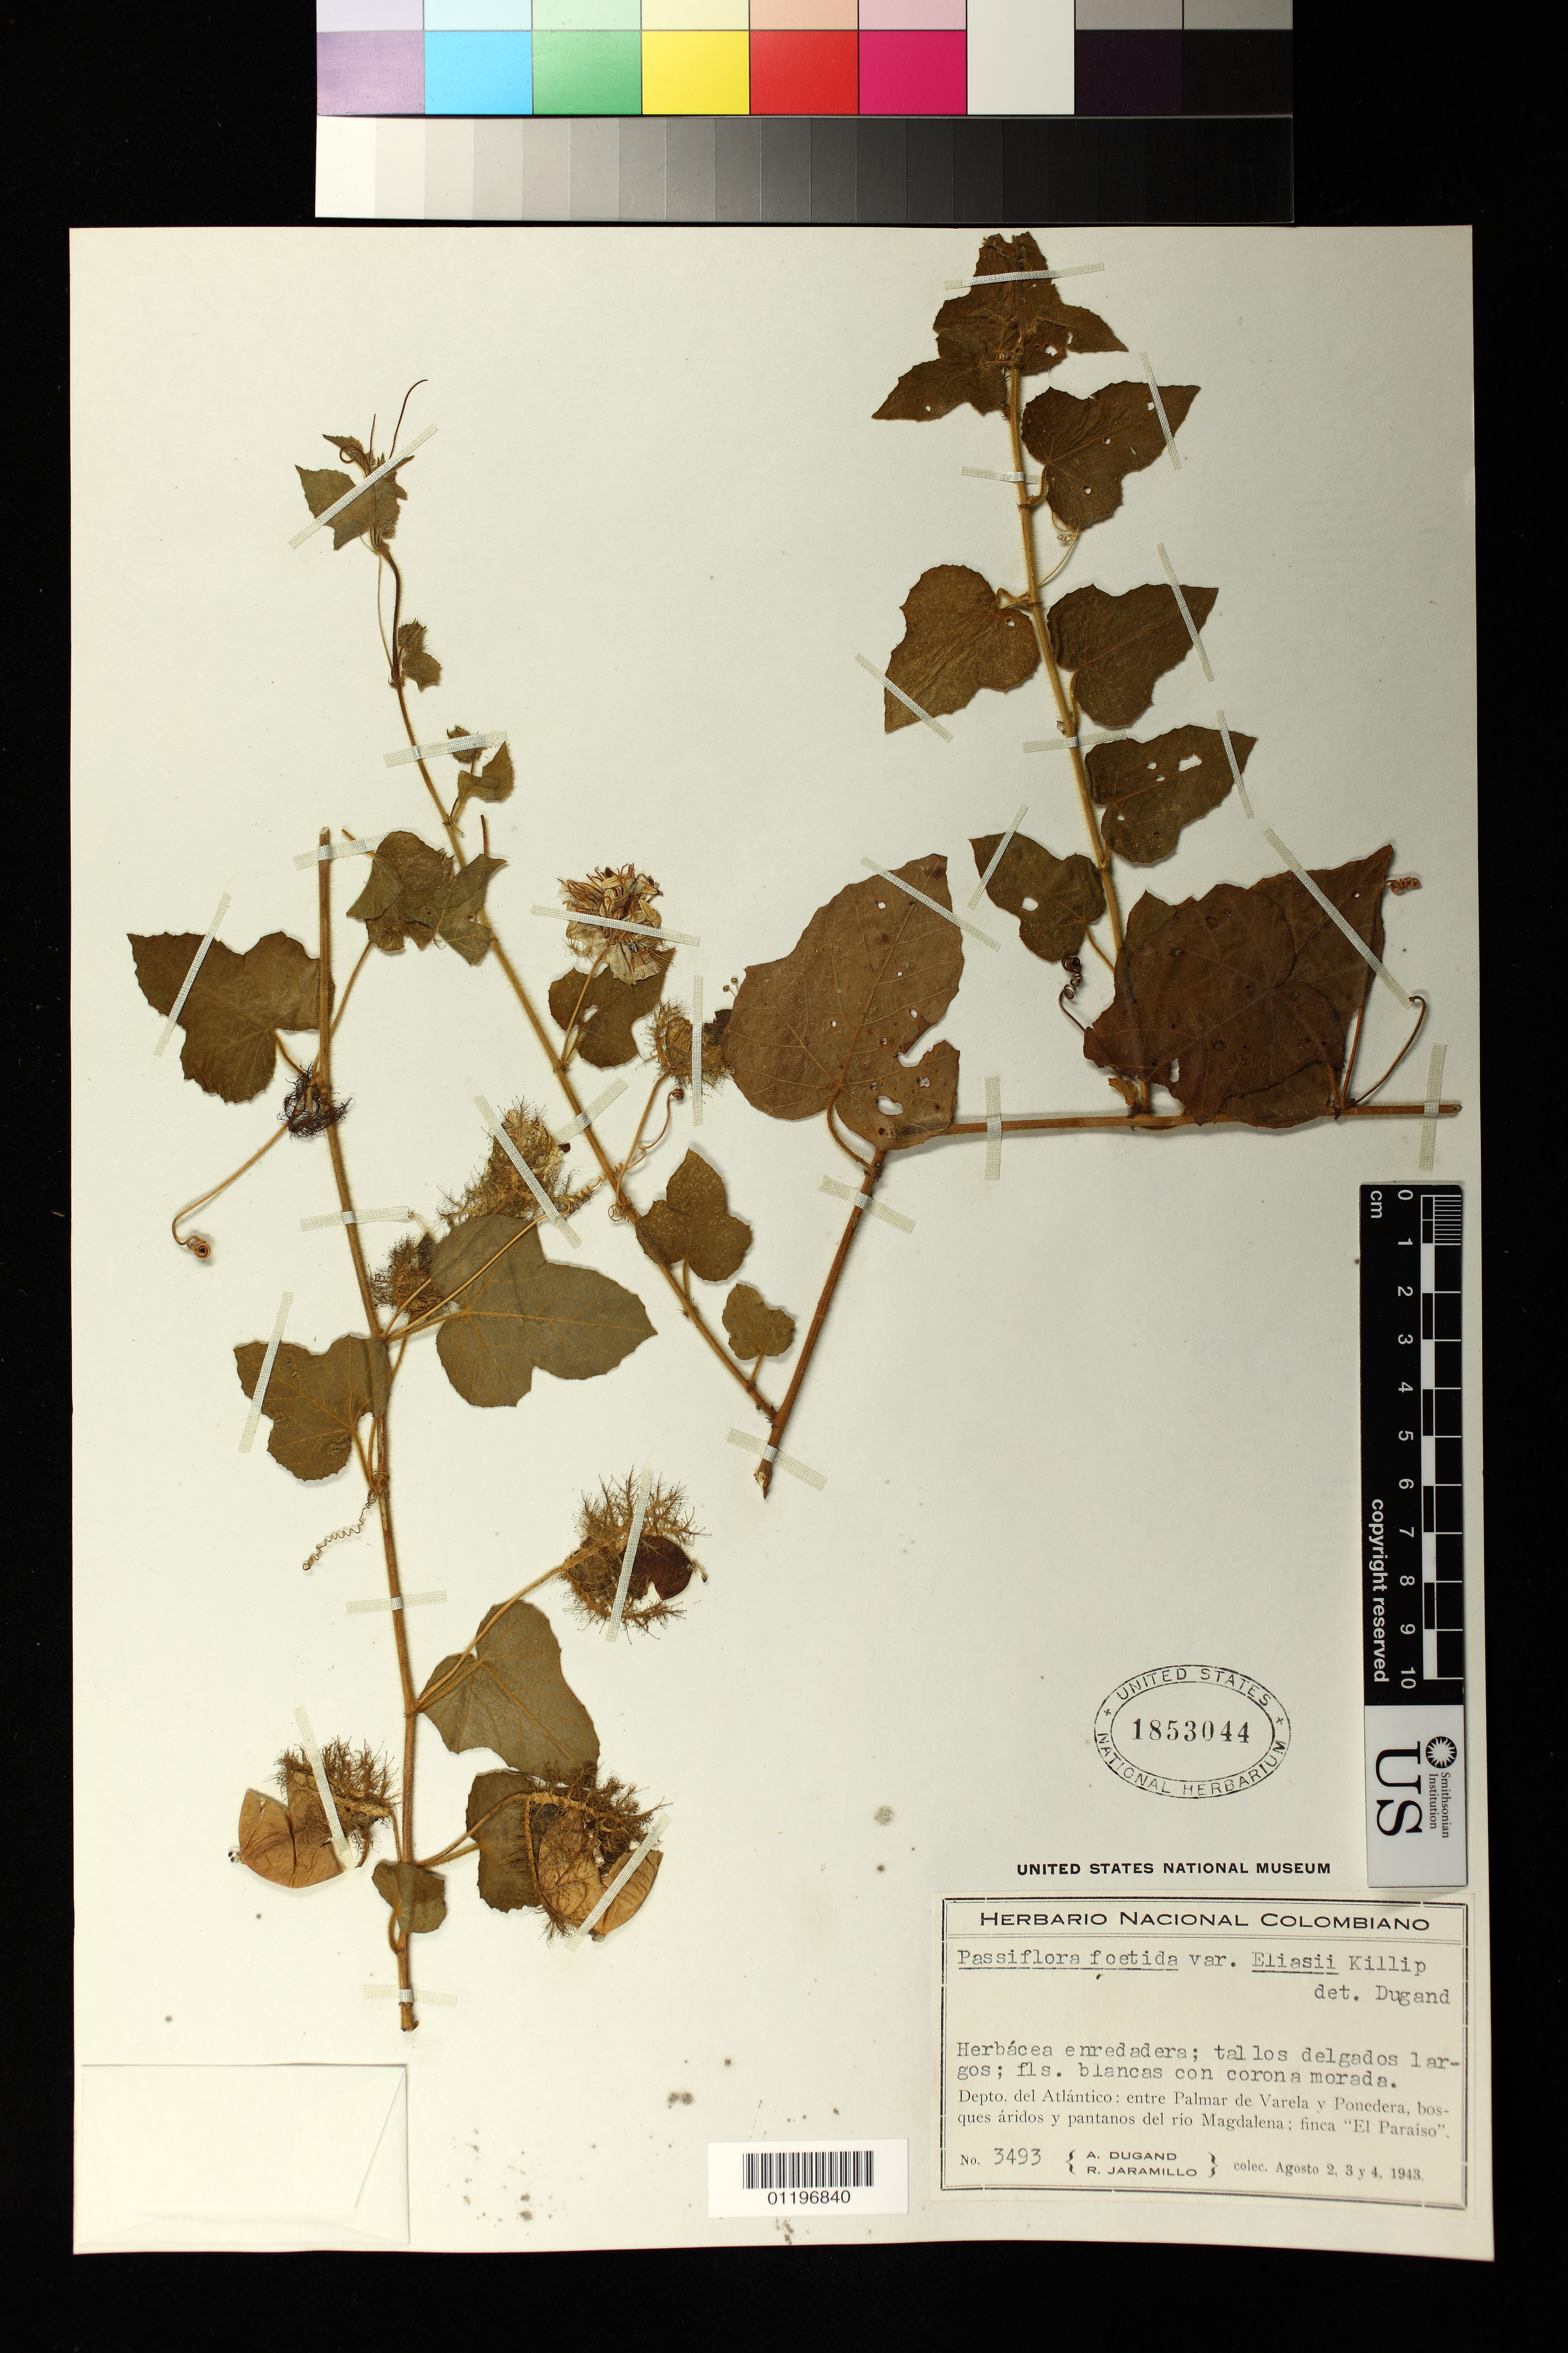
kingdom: Plantae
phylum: Tracheophyta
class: Magnoliopsida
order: Malpighiales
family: Passifloraceae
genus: Passiflora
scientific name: Passiflora foetida var. eliasii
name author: Killip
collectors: A. Dugand G. & R. Jaramillo M.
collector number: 3493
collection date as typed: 02 Aug 1943 to 04 Aug 1943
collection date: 1943-08-02/1943-08-04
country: Colombia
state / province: Atlántico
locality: Depto. del Atlántico: entre Palmar de Varela y Ponadera, boques áridos y pantanos del río Magdalena; finca "El Paraíso".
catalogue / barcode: US 1853044